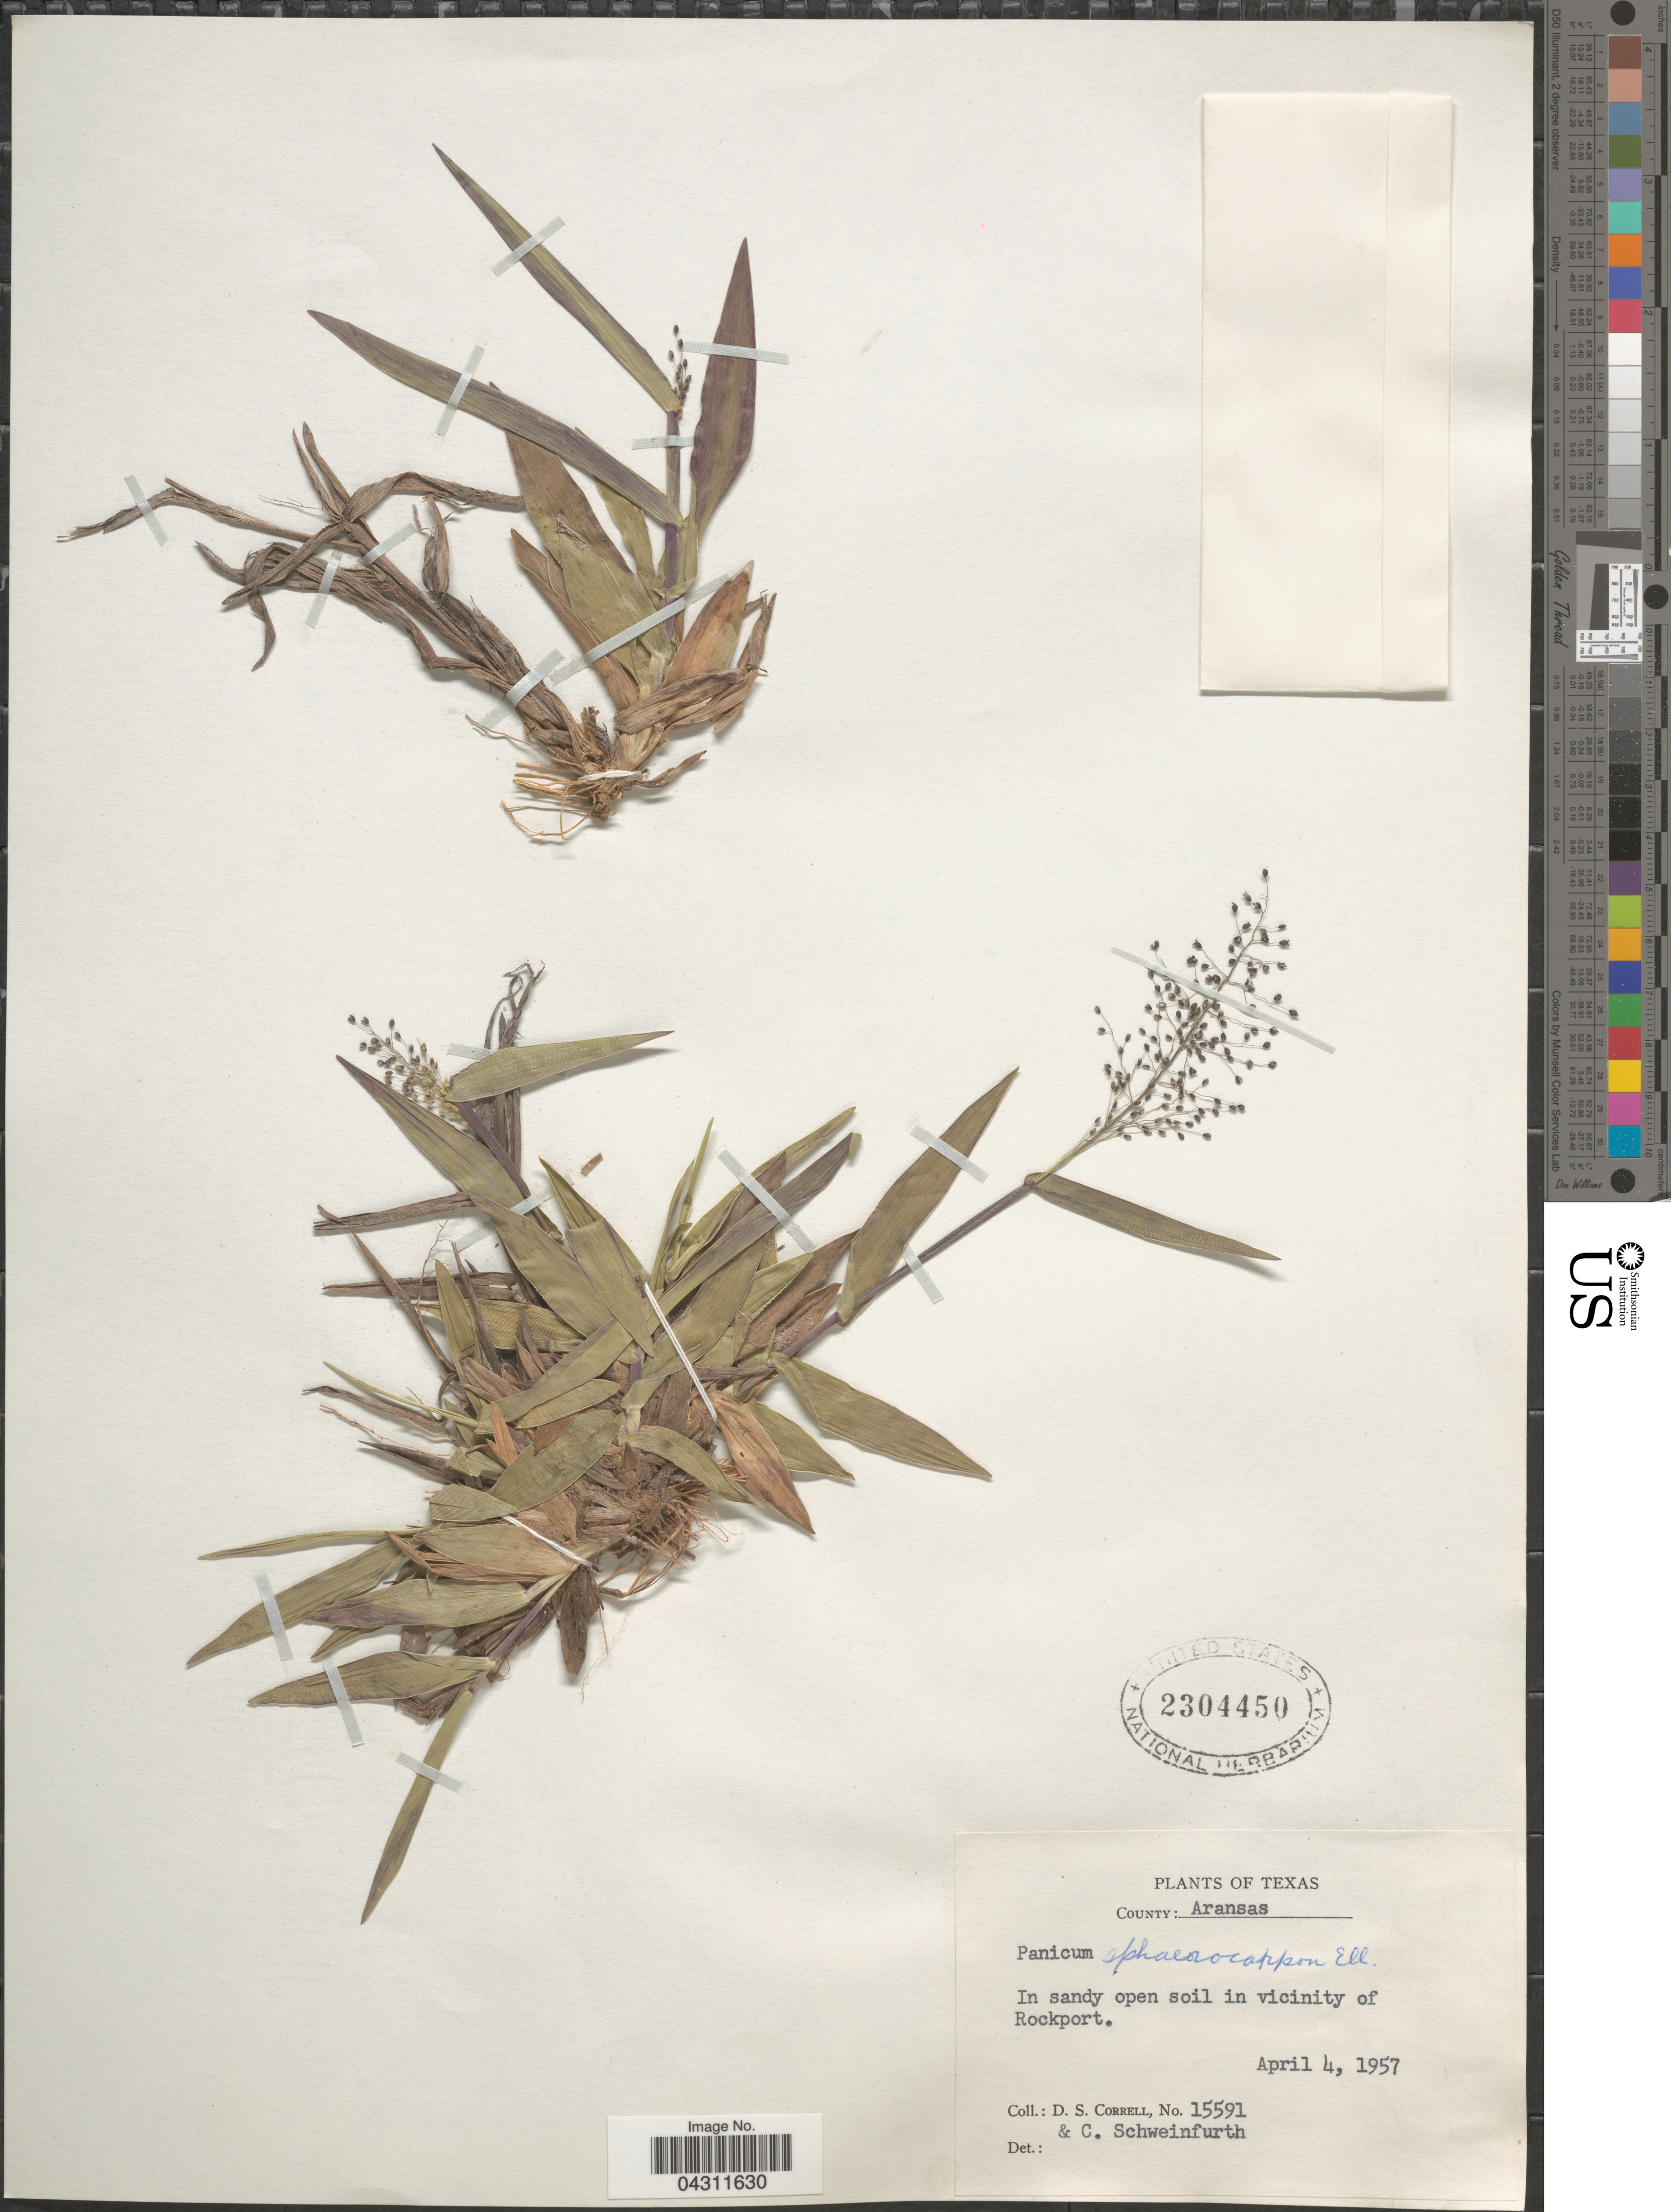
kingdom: Plantae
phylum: Tracheophyta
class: Liliopsida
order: Poales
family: Poaceae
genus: Dichanthelium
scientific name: Dichanthelium strigosum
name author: (Muhl. ex Elliott) Freckmann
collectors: D. S. Correll & C. Schweinfurth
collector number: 15591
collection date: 1957-04-04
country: United States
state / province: Texas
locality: County: Aransas. In sandy open soil in vicinity of Rockport.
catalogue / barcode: US 2304450